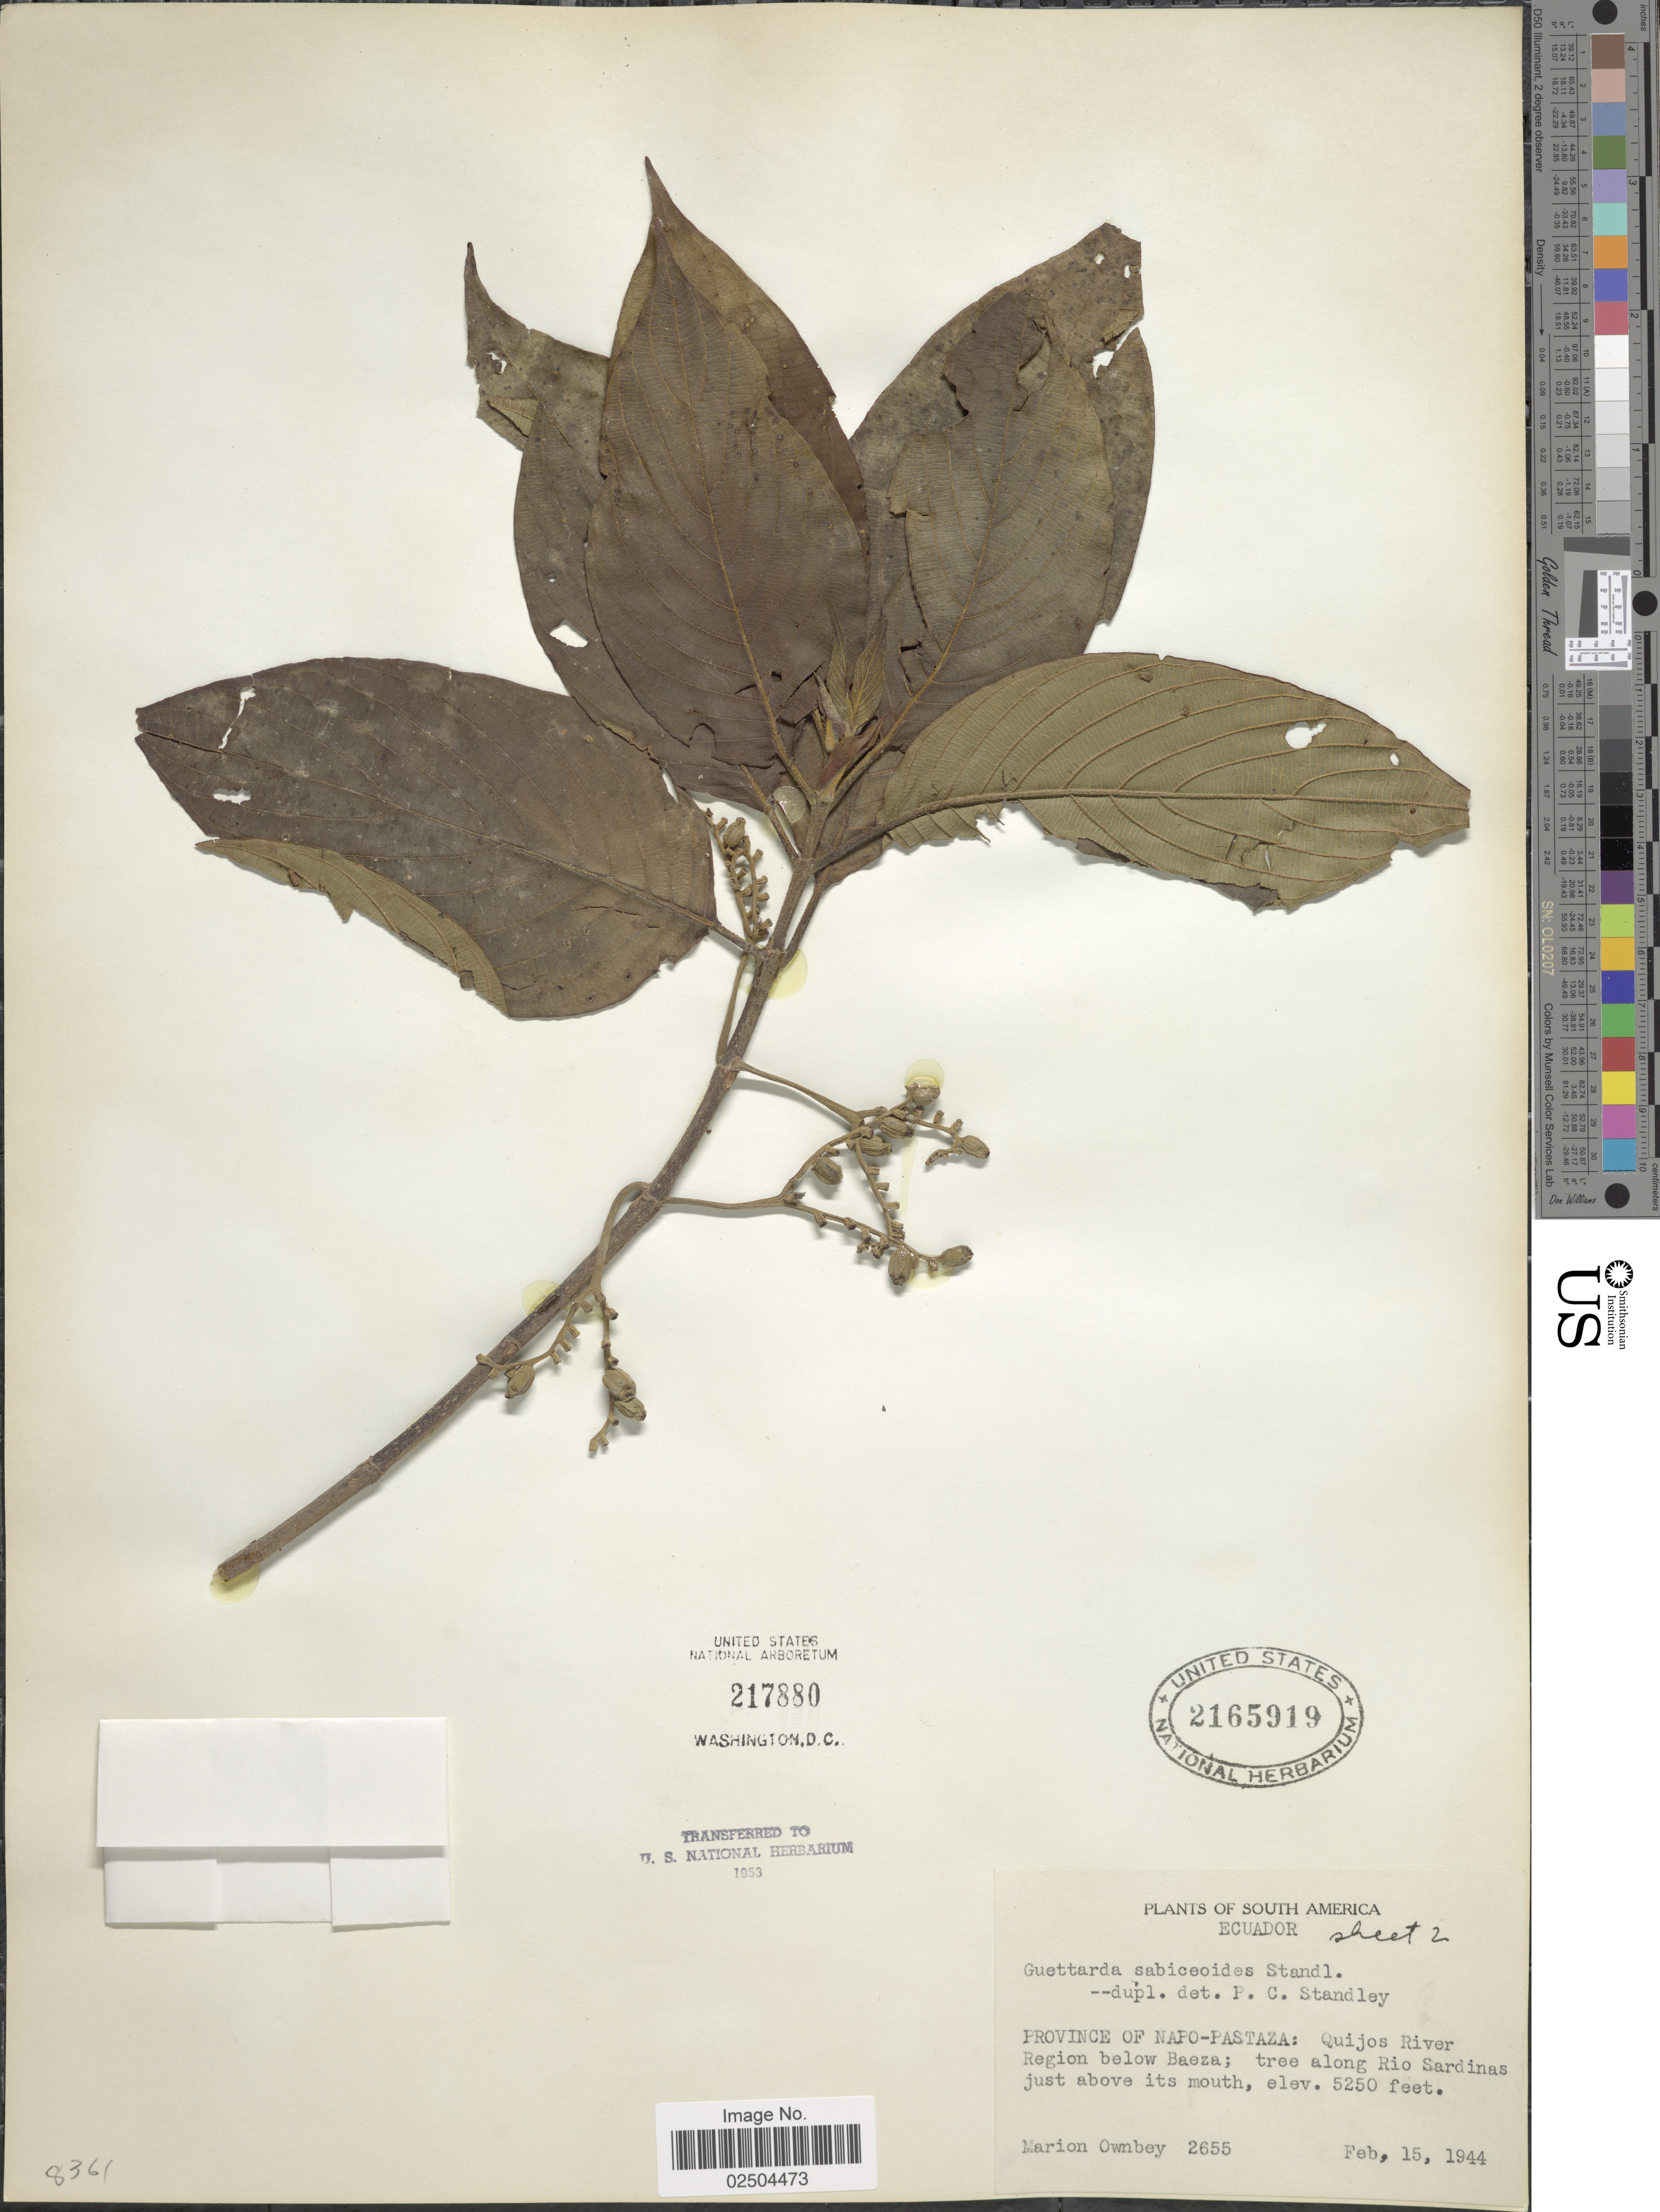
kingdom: Plantae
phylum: Tracheophyta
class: Magnoliopsida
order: Gentianales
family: Rubiaceae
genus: Guettarda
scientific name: Guettarda crispiflora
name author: Vahl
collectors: F. M. Ownbey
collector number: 2655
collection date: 1944-02-15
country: Ecuador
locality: Province of Napo-Pastaza: Quijos River Region below Baeza: tree along Rio Sardinas just above its mouth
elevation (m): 1600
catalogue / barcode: US 2165919